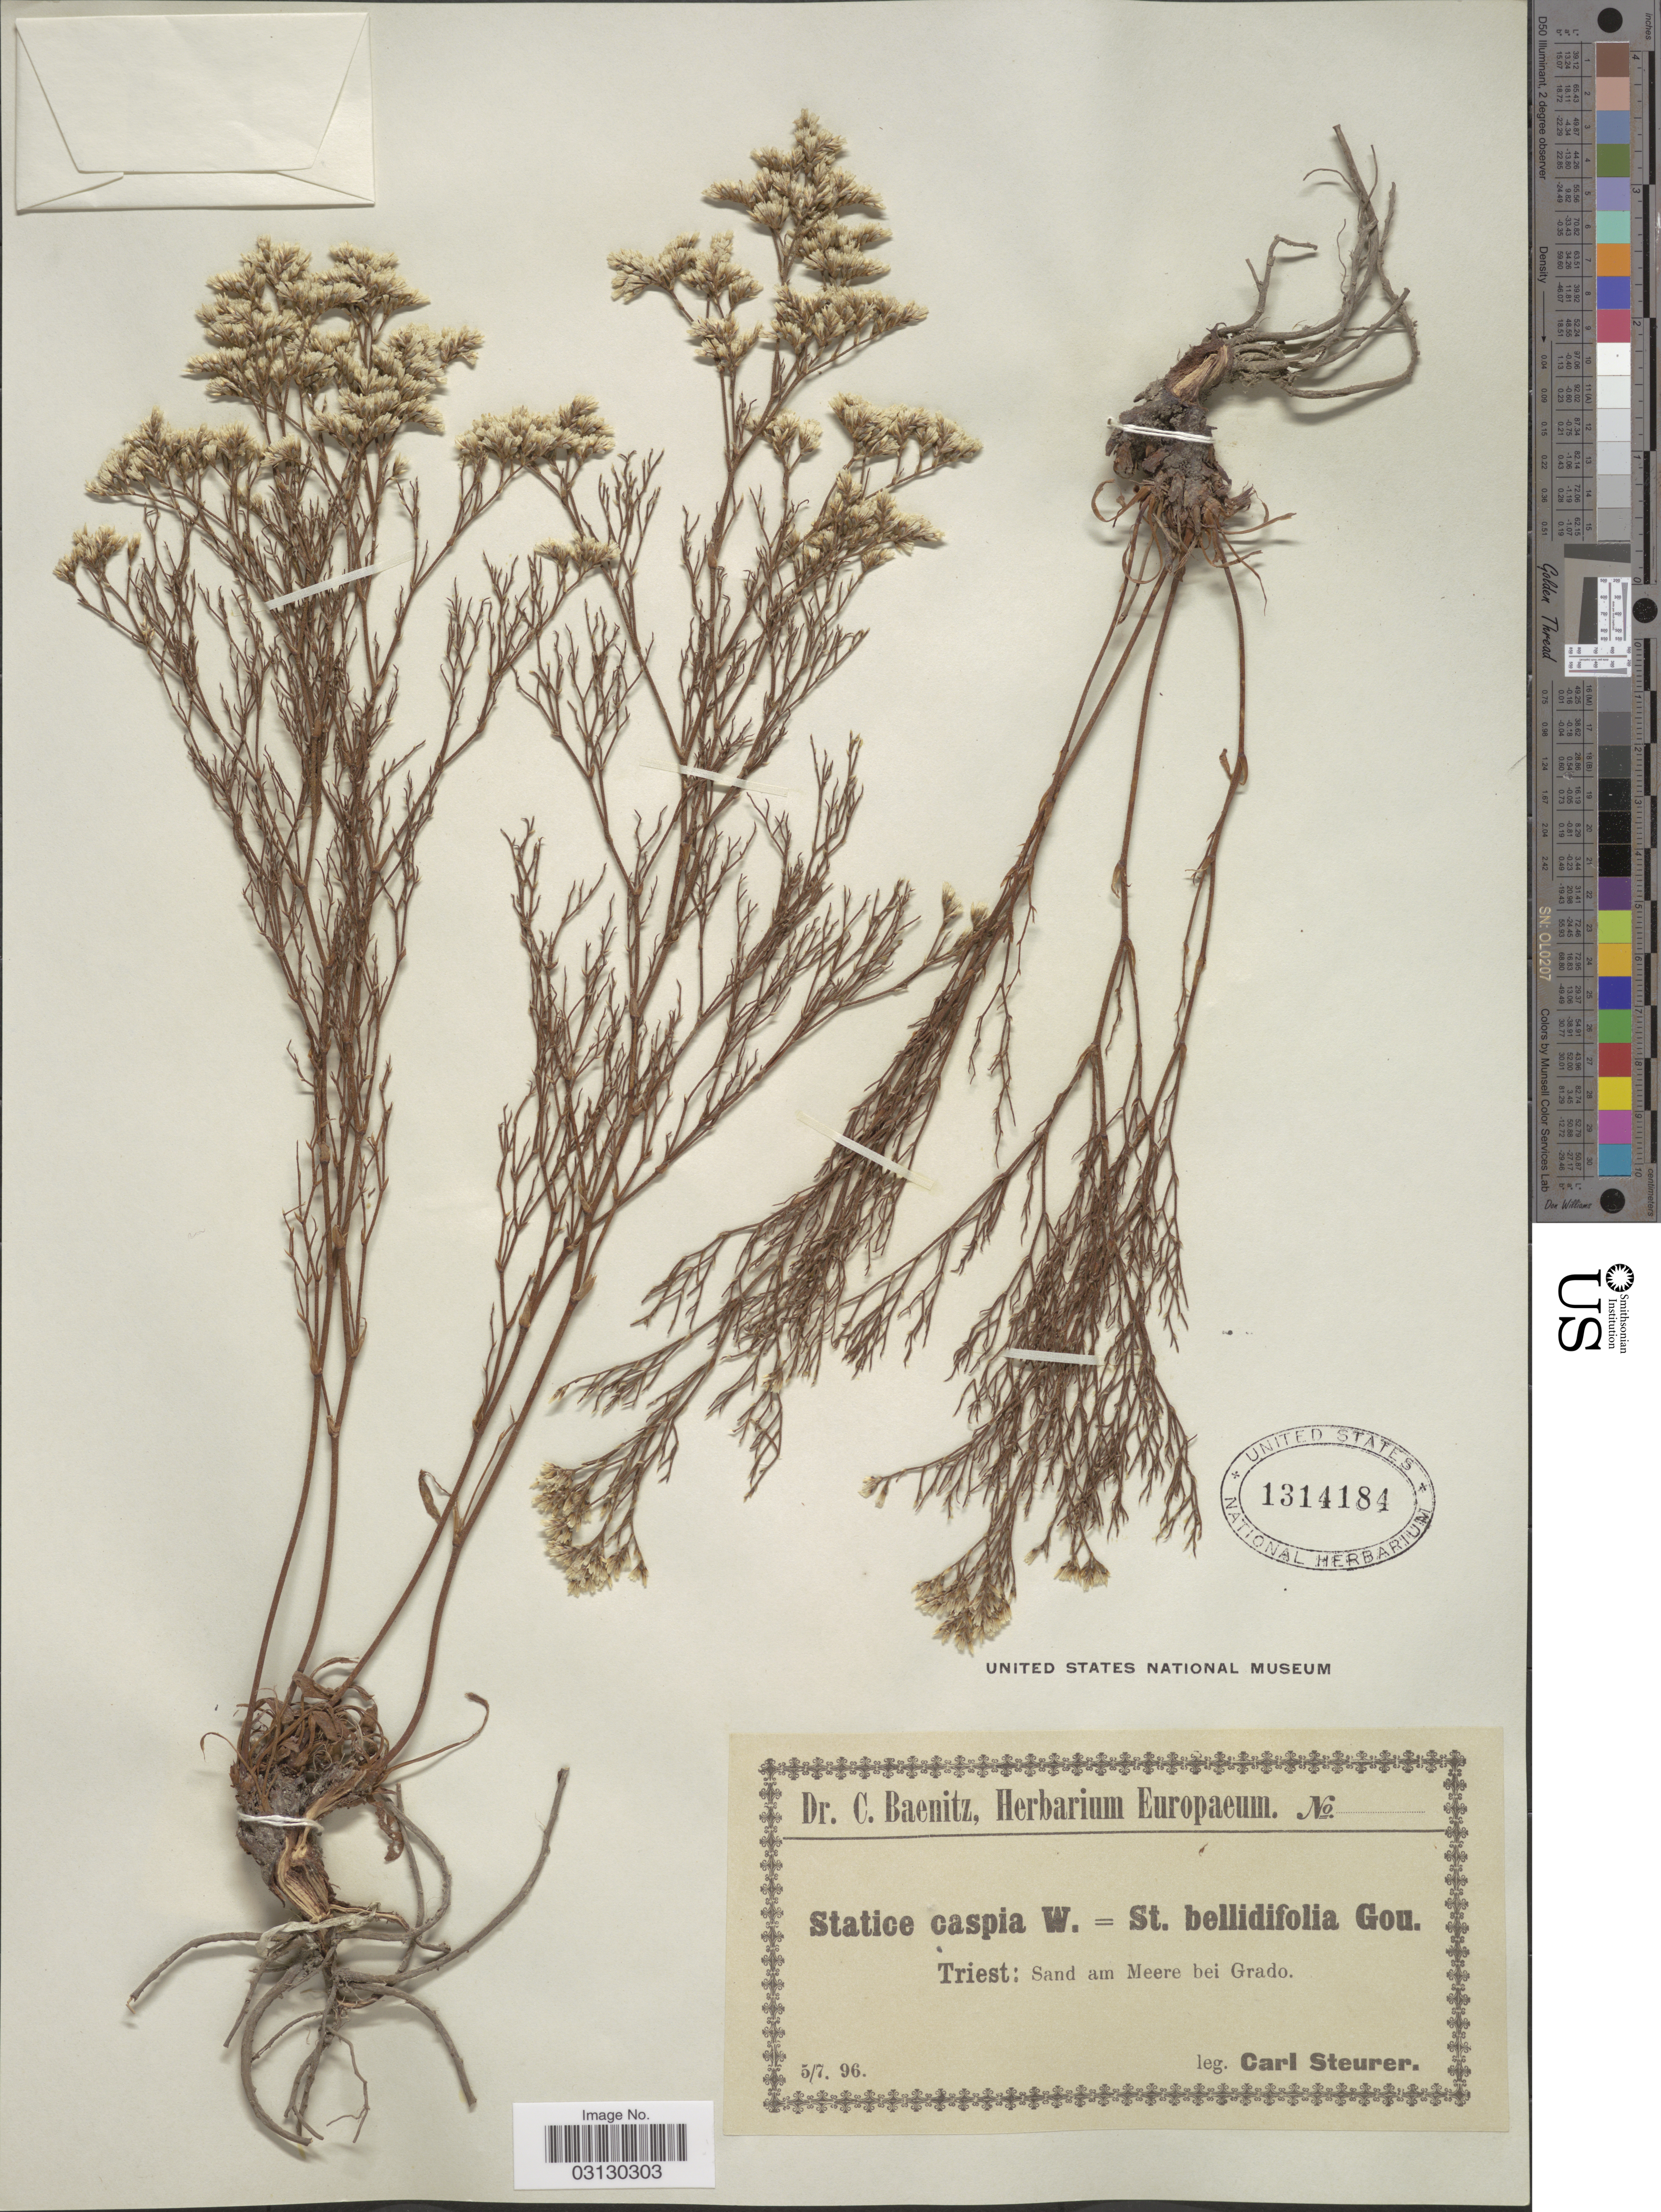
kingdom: Plantae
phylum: Tracheophyta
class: Magnoliopsida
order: Caryophyllales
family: Plumbaginaceae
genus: Limonium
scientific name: Limonium caspium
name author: (Willd.) P. Fourn.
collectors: C. Steurer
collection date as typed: Transcribed d/m/y: 5/7/96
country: Italy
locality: Triest: Sand am Meere bei Grado.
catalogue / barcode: US 1314184